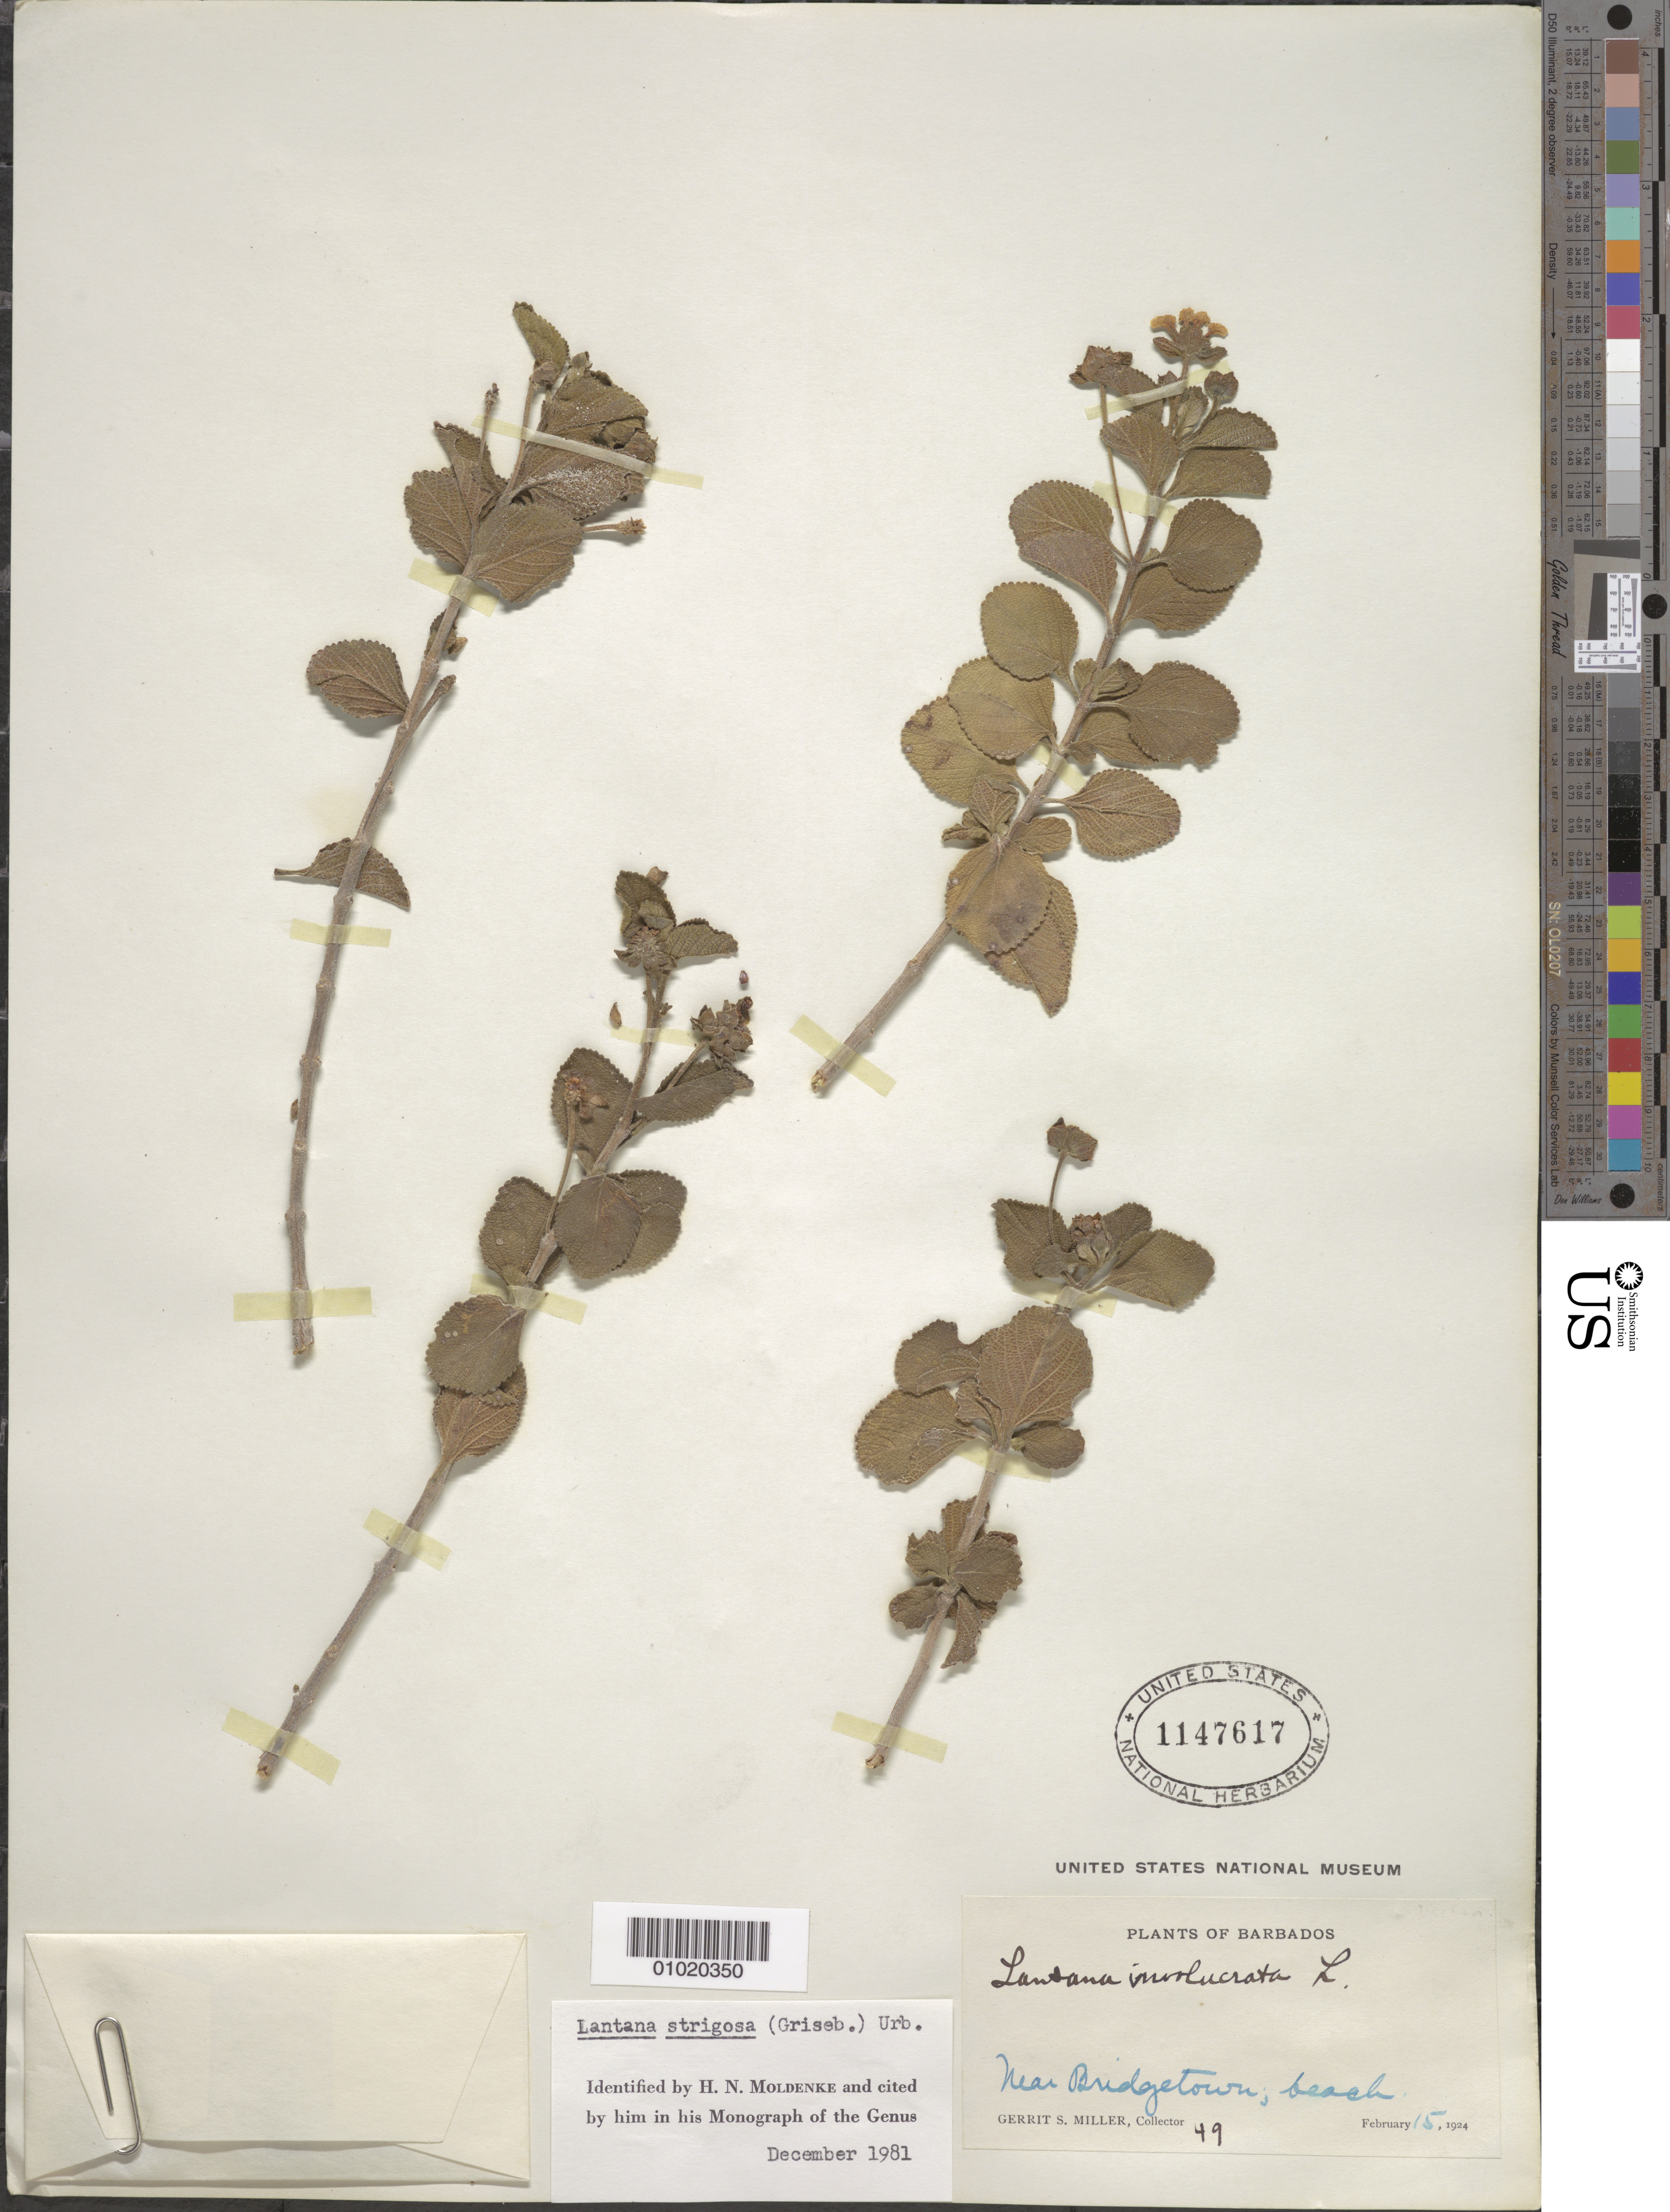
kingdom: Plantae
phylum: Tracheophyta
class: Magnoliopsida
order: Lamiales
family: Verbenaceae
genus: Lantana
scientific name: Lantana strigosa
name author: (Griseb.) Urb.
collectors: G. S. Miller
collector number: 49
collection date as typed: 15 Feb 1924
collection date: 1924-02-15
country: Barbados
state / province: Saint Michael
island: Barbados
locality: Near Bridgetown, beach.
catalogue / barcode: US 1147617